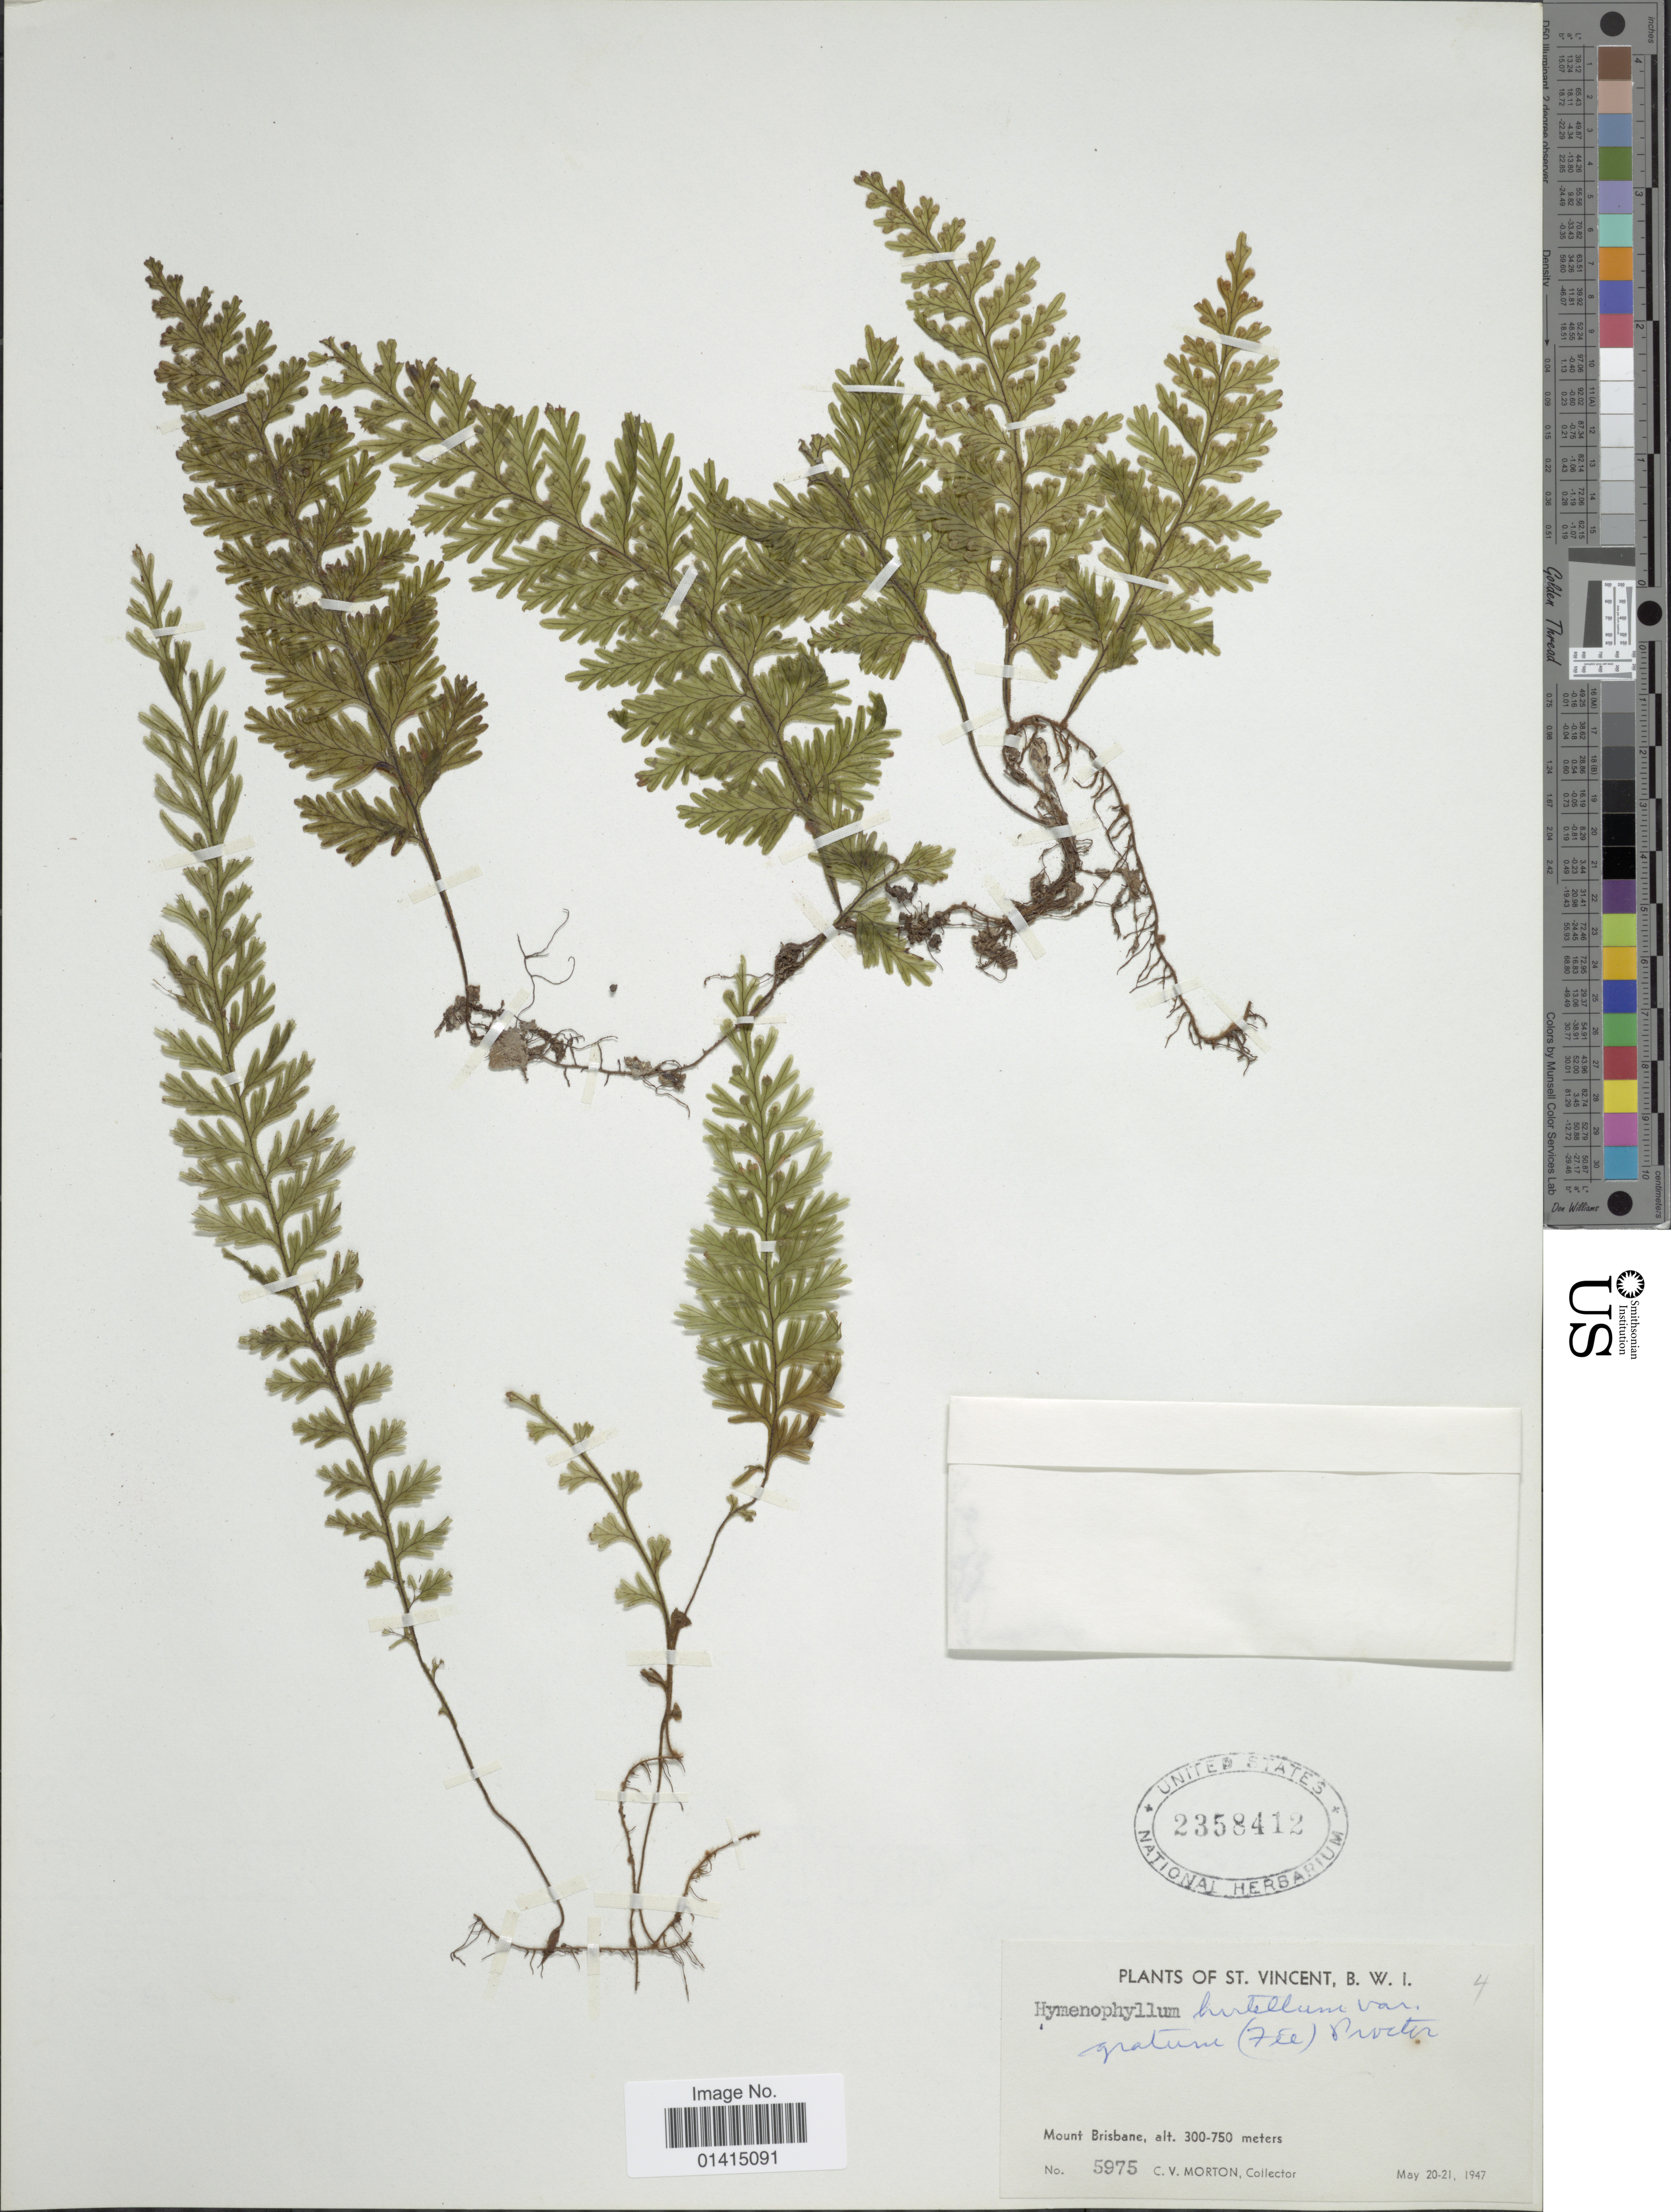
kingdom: Plantae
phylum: Tracheophyta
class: Polypodiopsida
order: Hymenophyllales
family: Hymenophyllaceae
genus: Hymenophyllum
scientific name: Hymenophyllum hirtellum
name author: Sw. in Schrad.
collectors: C. V. Morton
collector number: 5975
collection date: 1947-05-20/1947-05-21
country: St. Vincent - Grenadines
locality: St. Vincent, B.W.I., Mount Brisbane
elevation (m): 300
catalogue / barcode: US 2358412